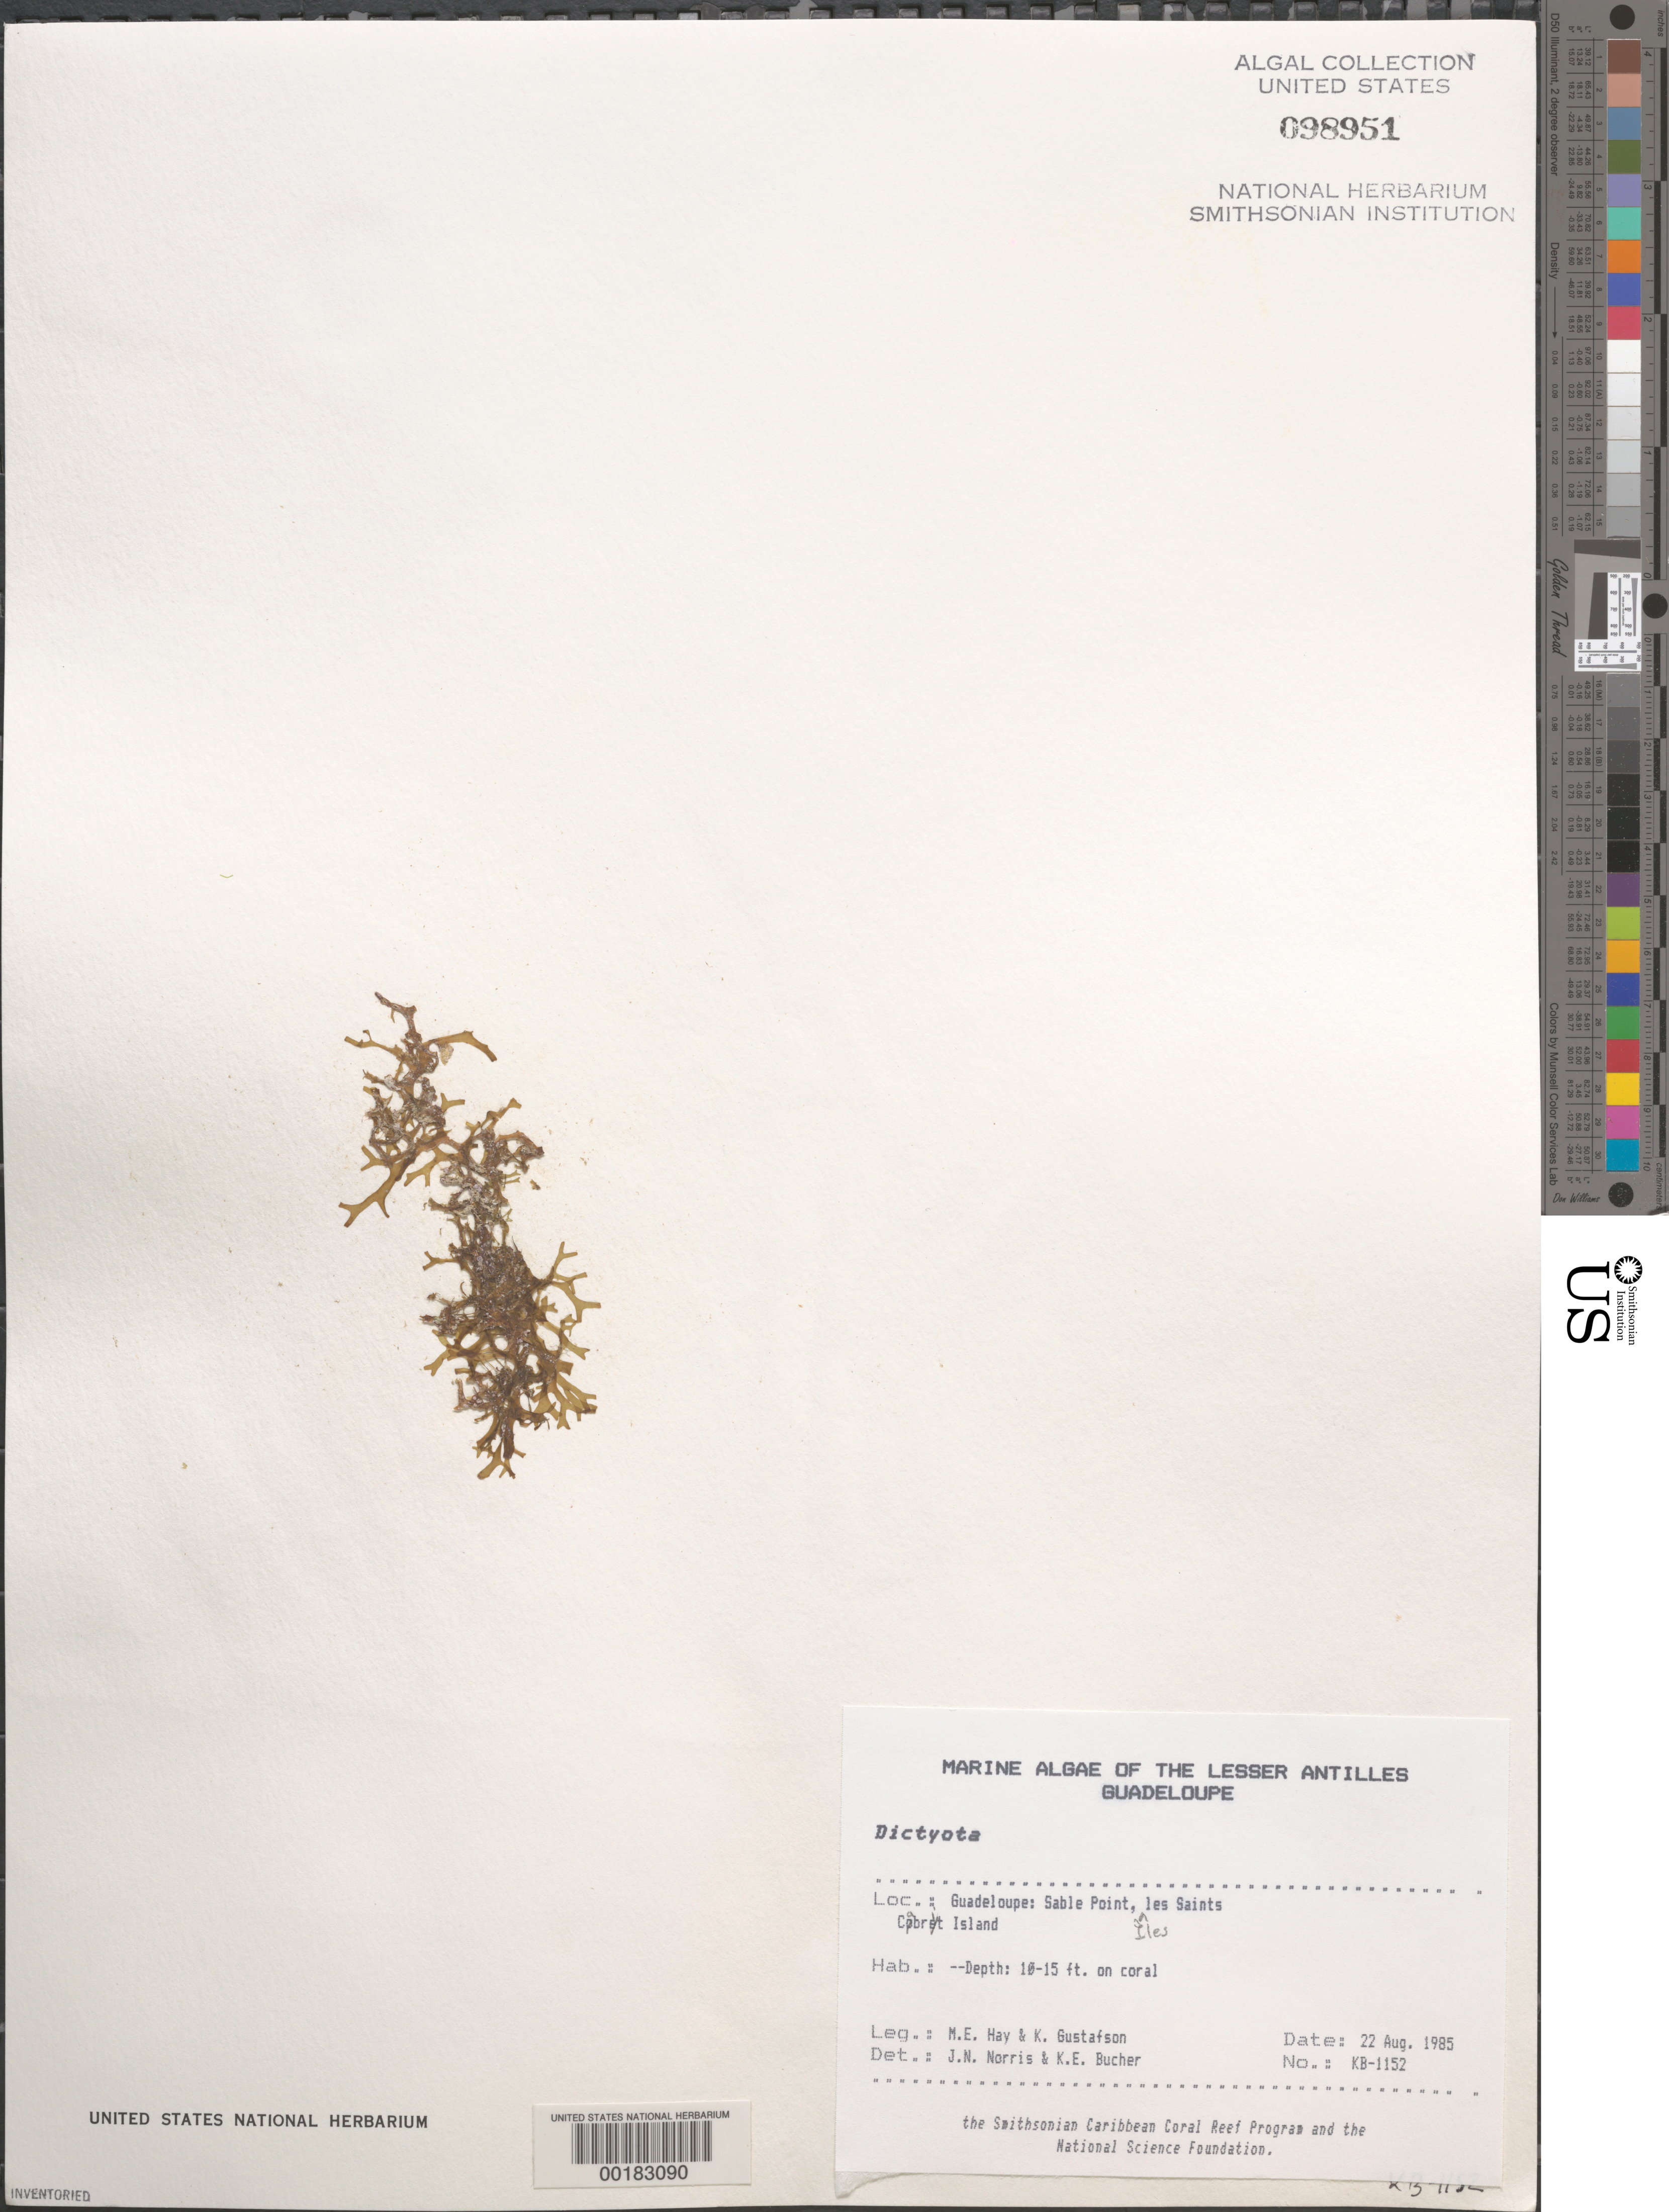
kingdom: Chromista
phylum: Ochrophyta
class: Phaeophyceae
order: Dictyotales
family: Dictyotaceae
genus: Dictyota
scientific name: Dictyota sp.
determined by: Norris, J. N.; Bucher, K. E.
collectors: M. E. Hay & K. Gustafson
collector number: KB-1152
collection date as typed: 22 Aug 1985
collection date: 1985-08-22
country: Guadeloupe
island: Cabrit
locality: Sable Point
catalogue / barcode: US 98951